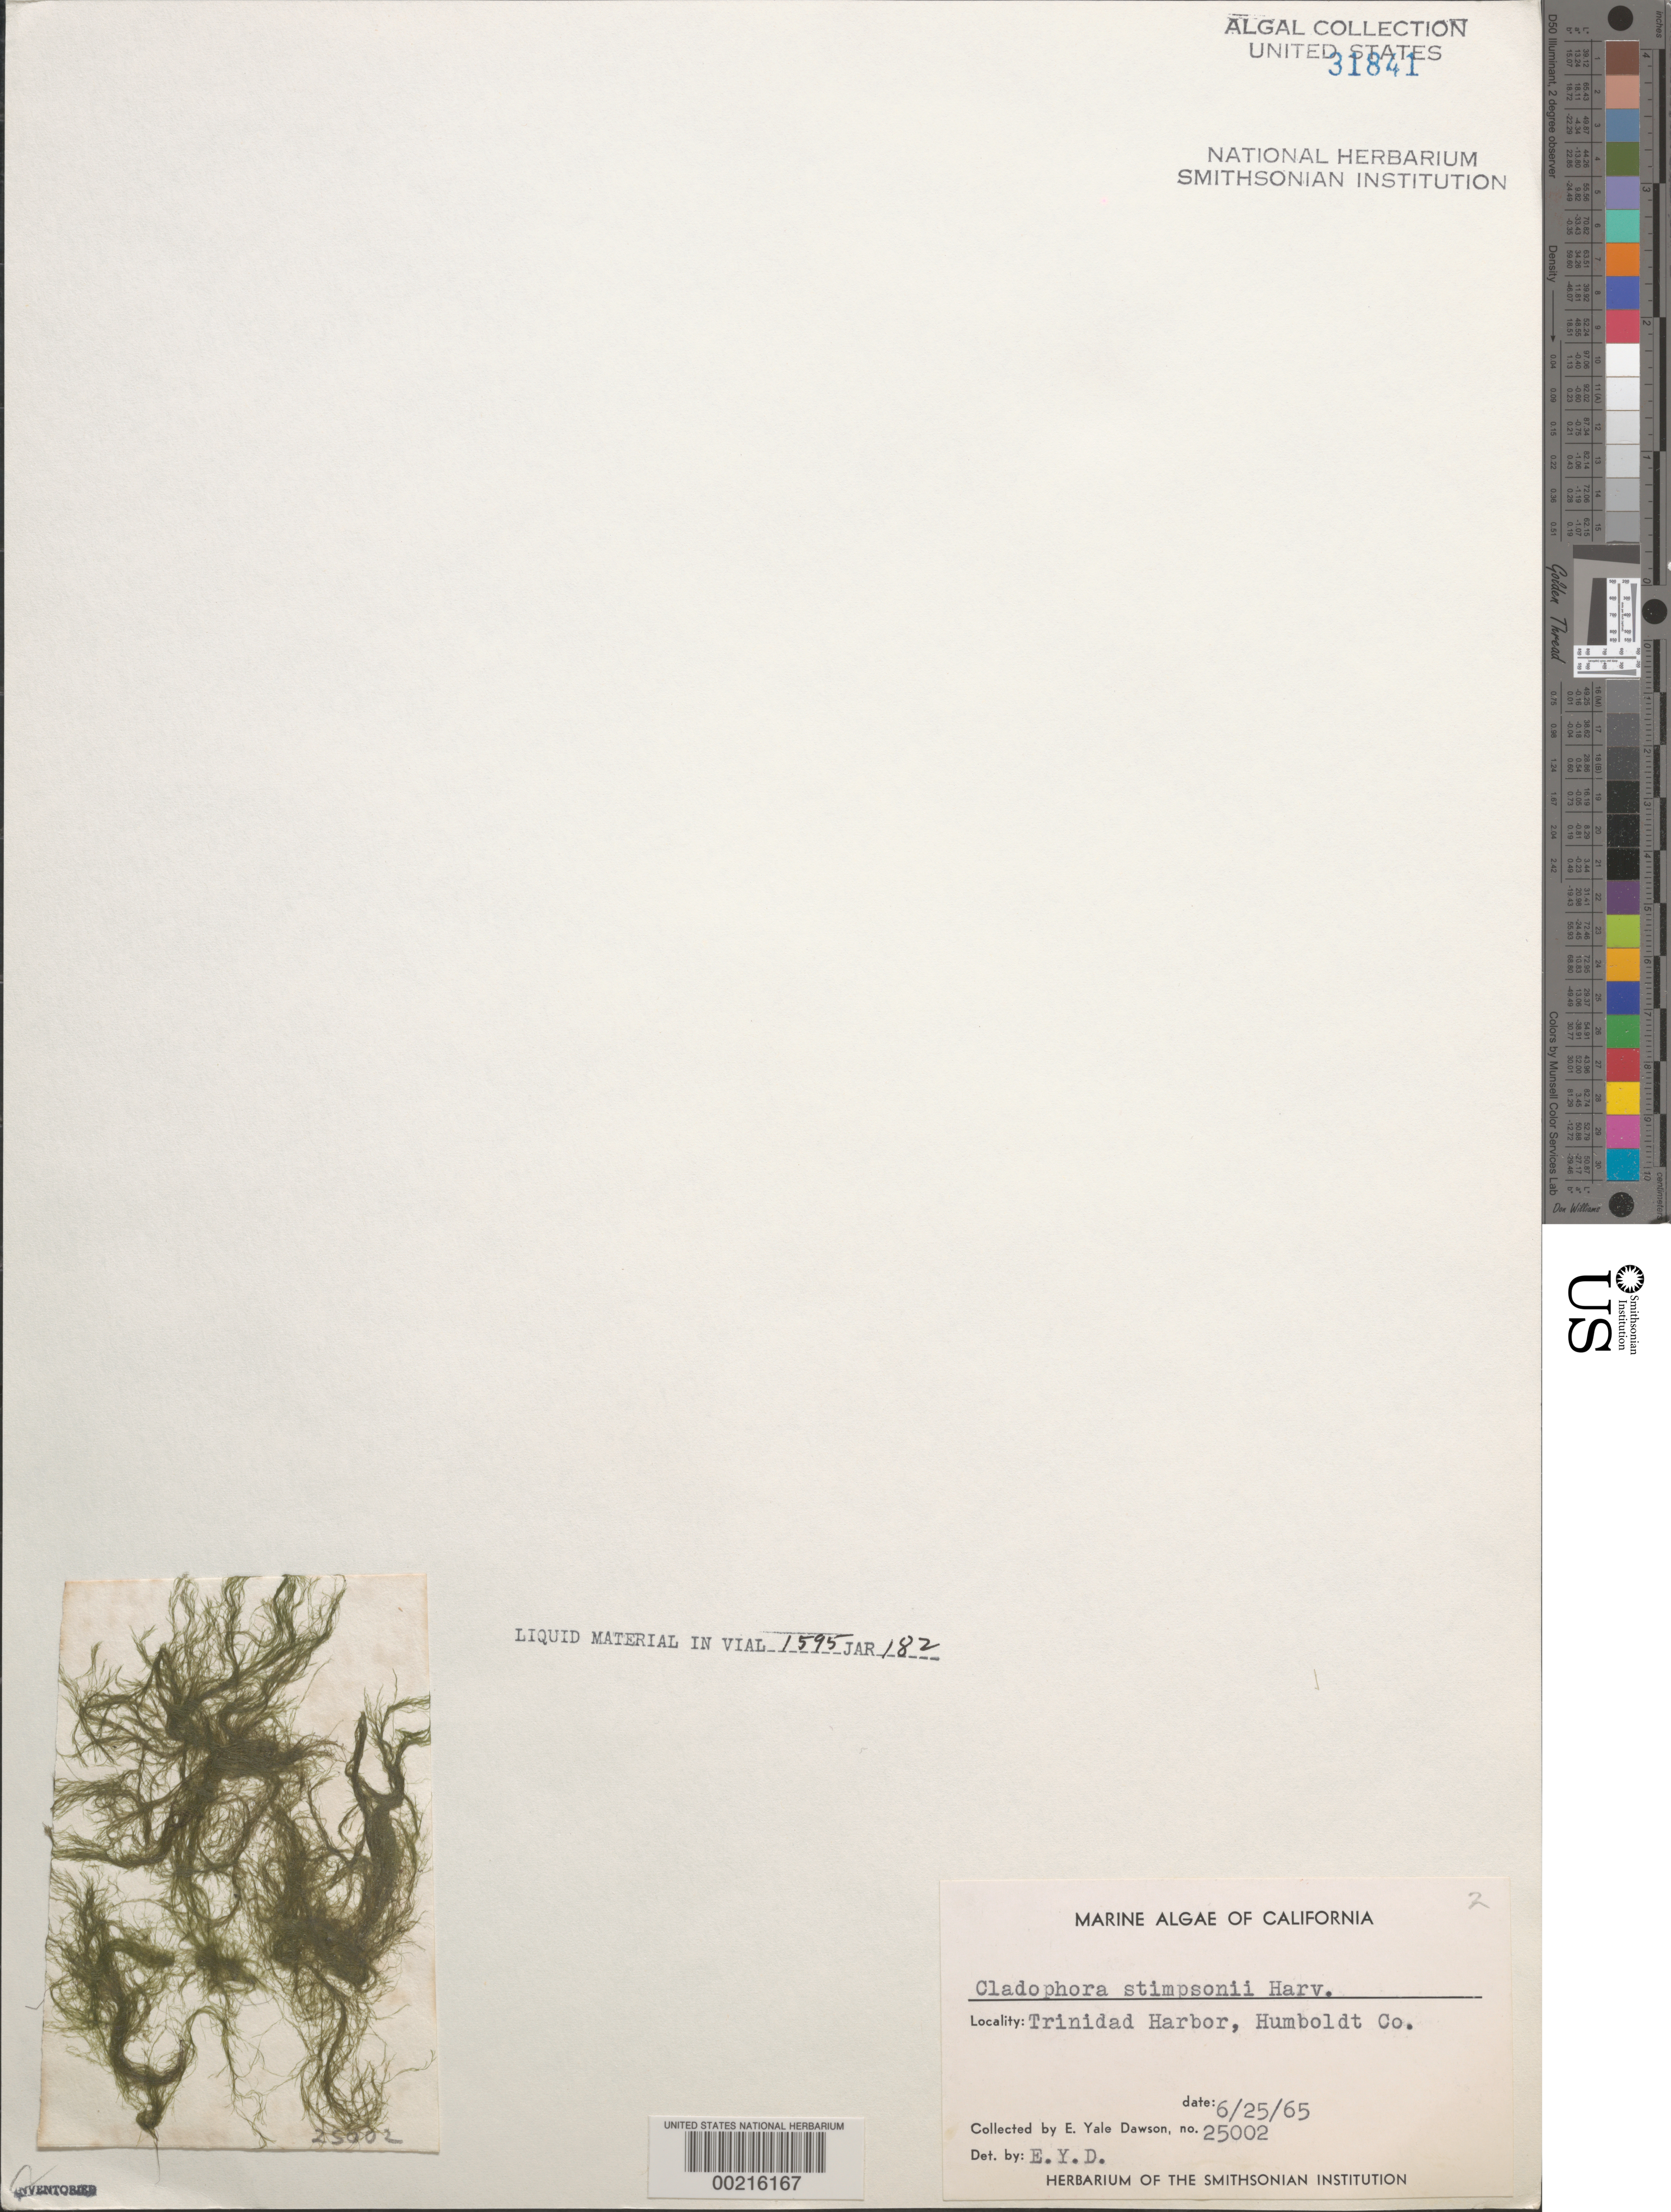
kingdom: Plantae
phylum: Chlorophyta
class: Ulvophyceae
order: Cladophorales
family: Cladophoraceae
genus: Cladophora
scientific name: Cladophora stimpsonii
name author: Harv.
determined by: Dawson, E. Y.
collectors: E. Y. Dawson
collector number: EYD 25002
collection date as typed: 25 Jun 1965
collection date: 1965-06-25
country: United States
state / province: California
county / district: Humboldt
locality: Trinidad Harbor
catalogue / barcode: US 31841